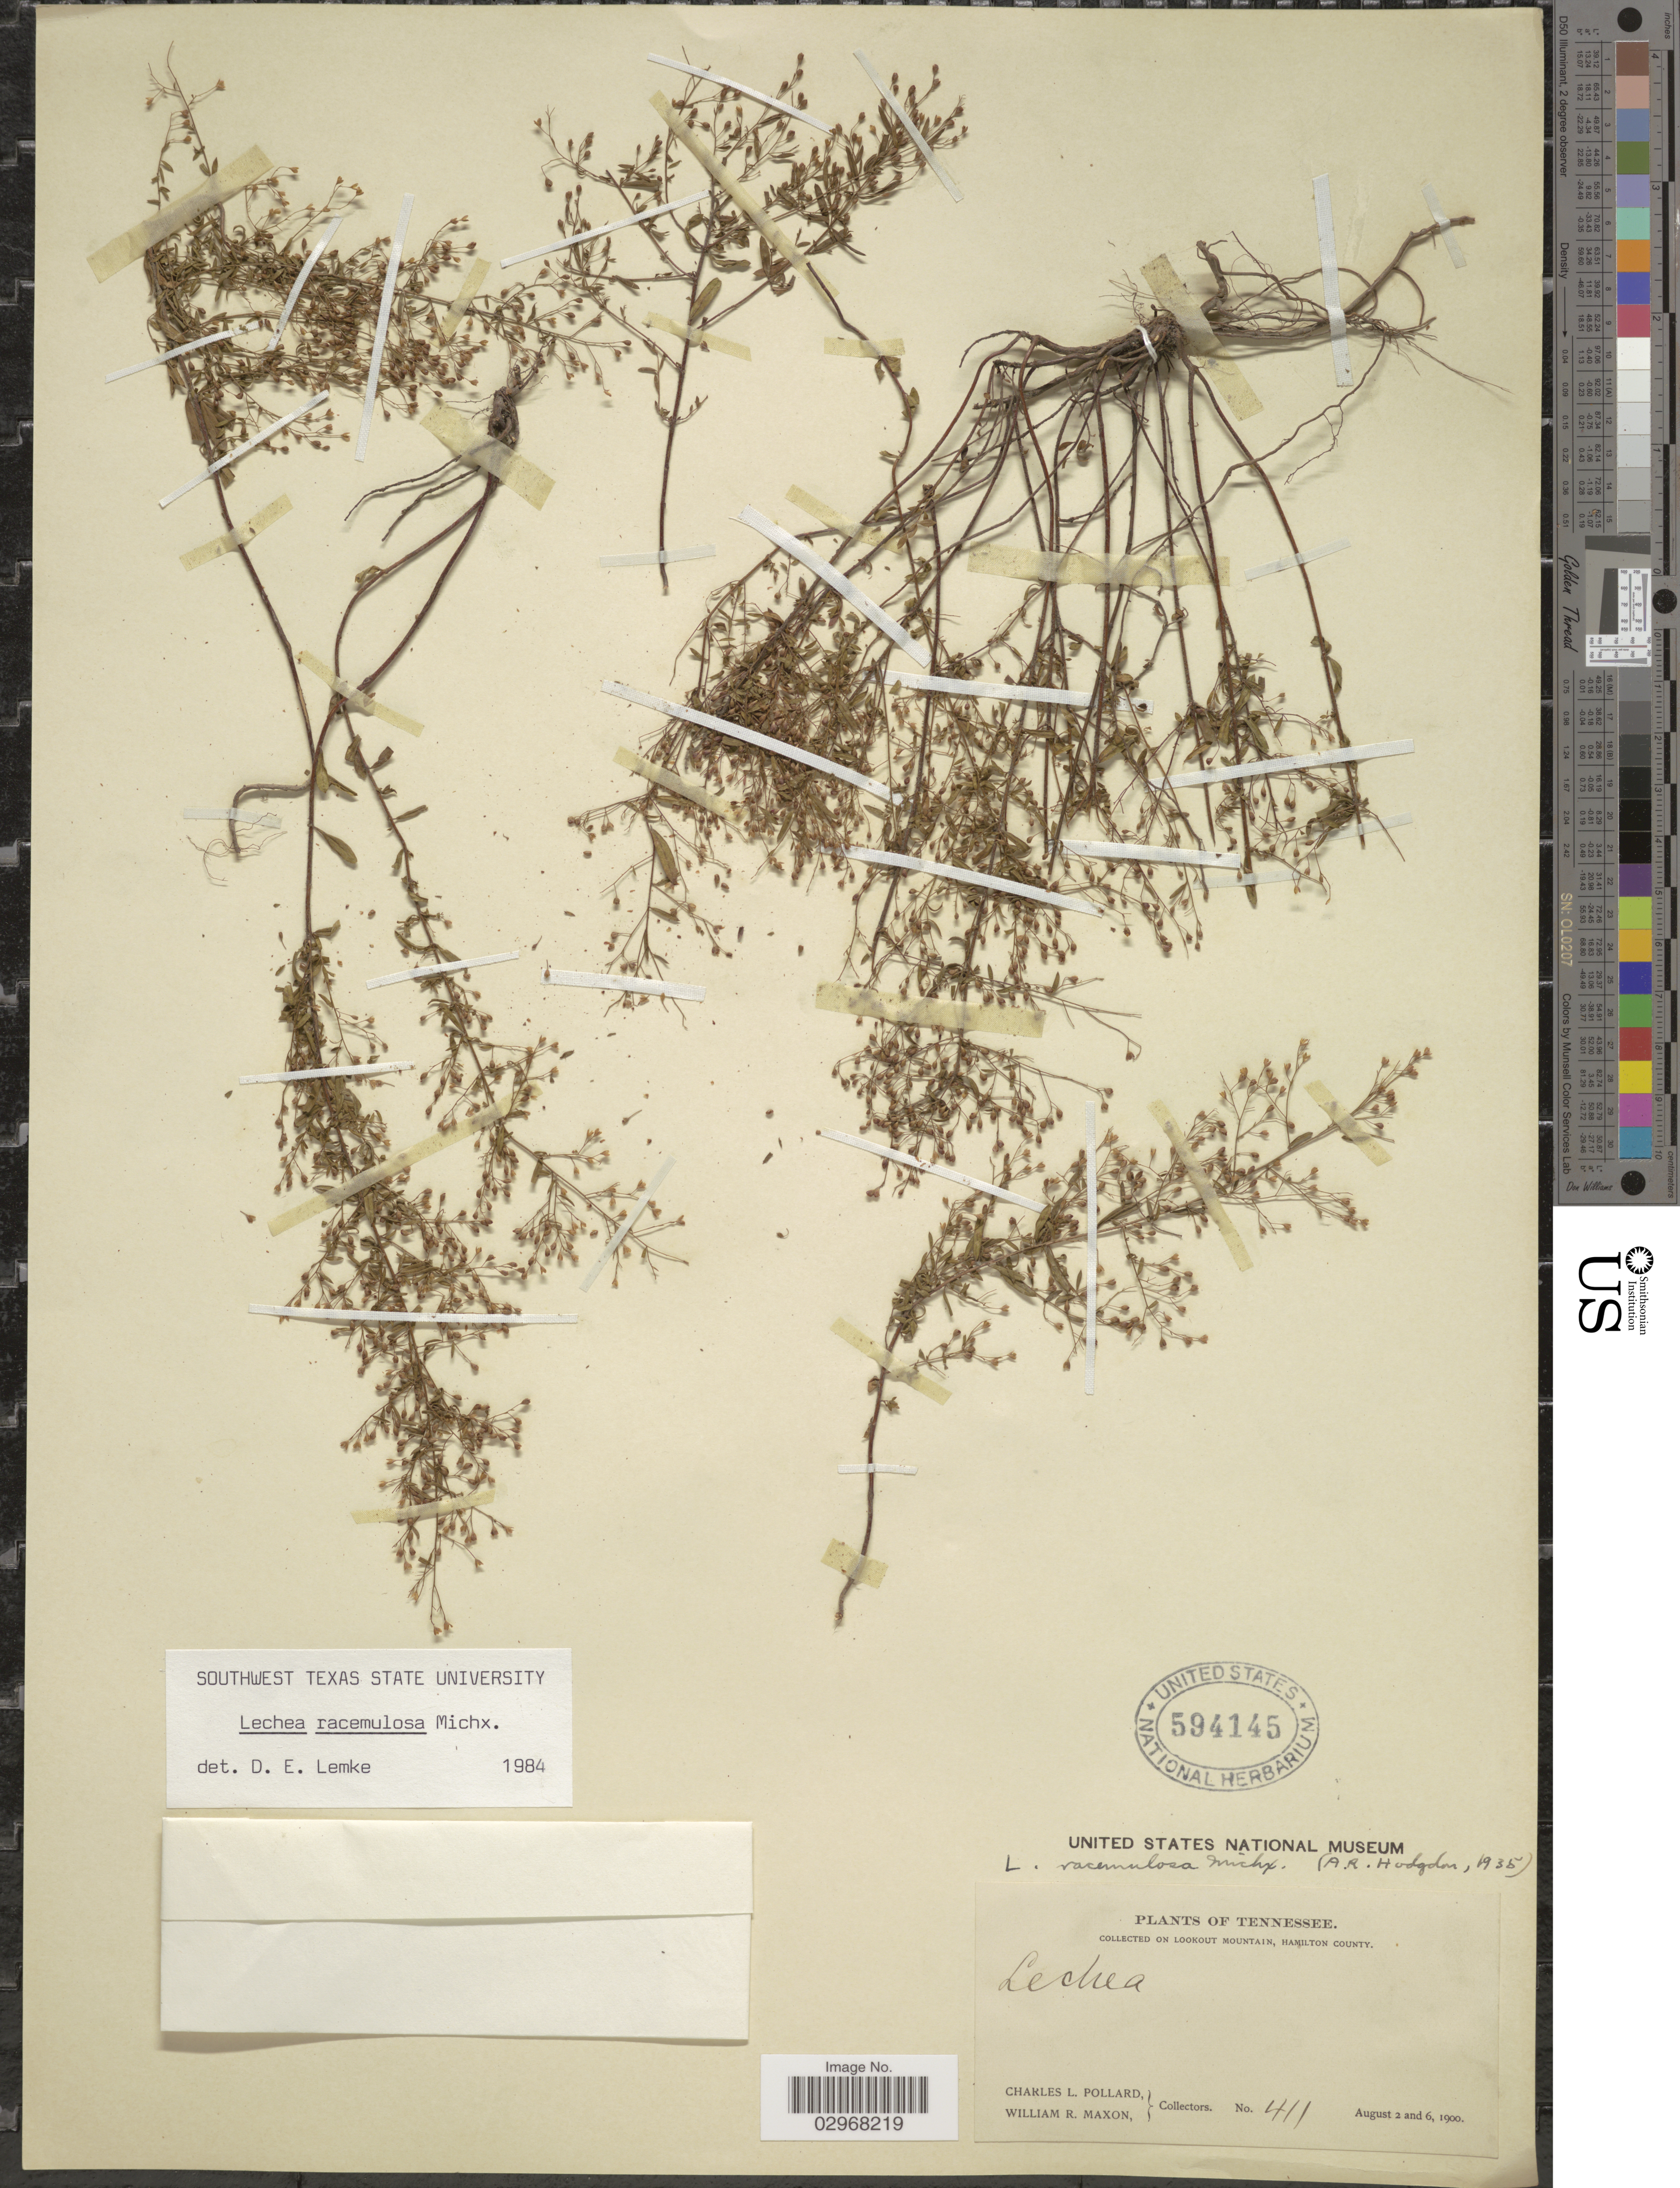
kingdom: Plantae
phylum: Tracheophyta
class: Magnoliopsida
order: Malvales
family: Cistaceae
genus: Lechea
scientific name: Lechea racemulosa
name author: Michx.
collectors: C. L. Pollard & W. R. Maxon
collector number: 411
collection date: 1900-08-02/1900-08-06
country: United States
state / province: Tennessee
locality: On Lookout Mountain, Hamilton County.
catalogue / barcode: US 594145